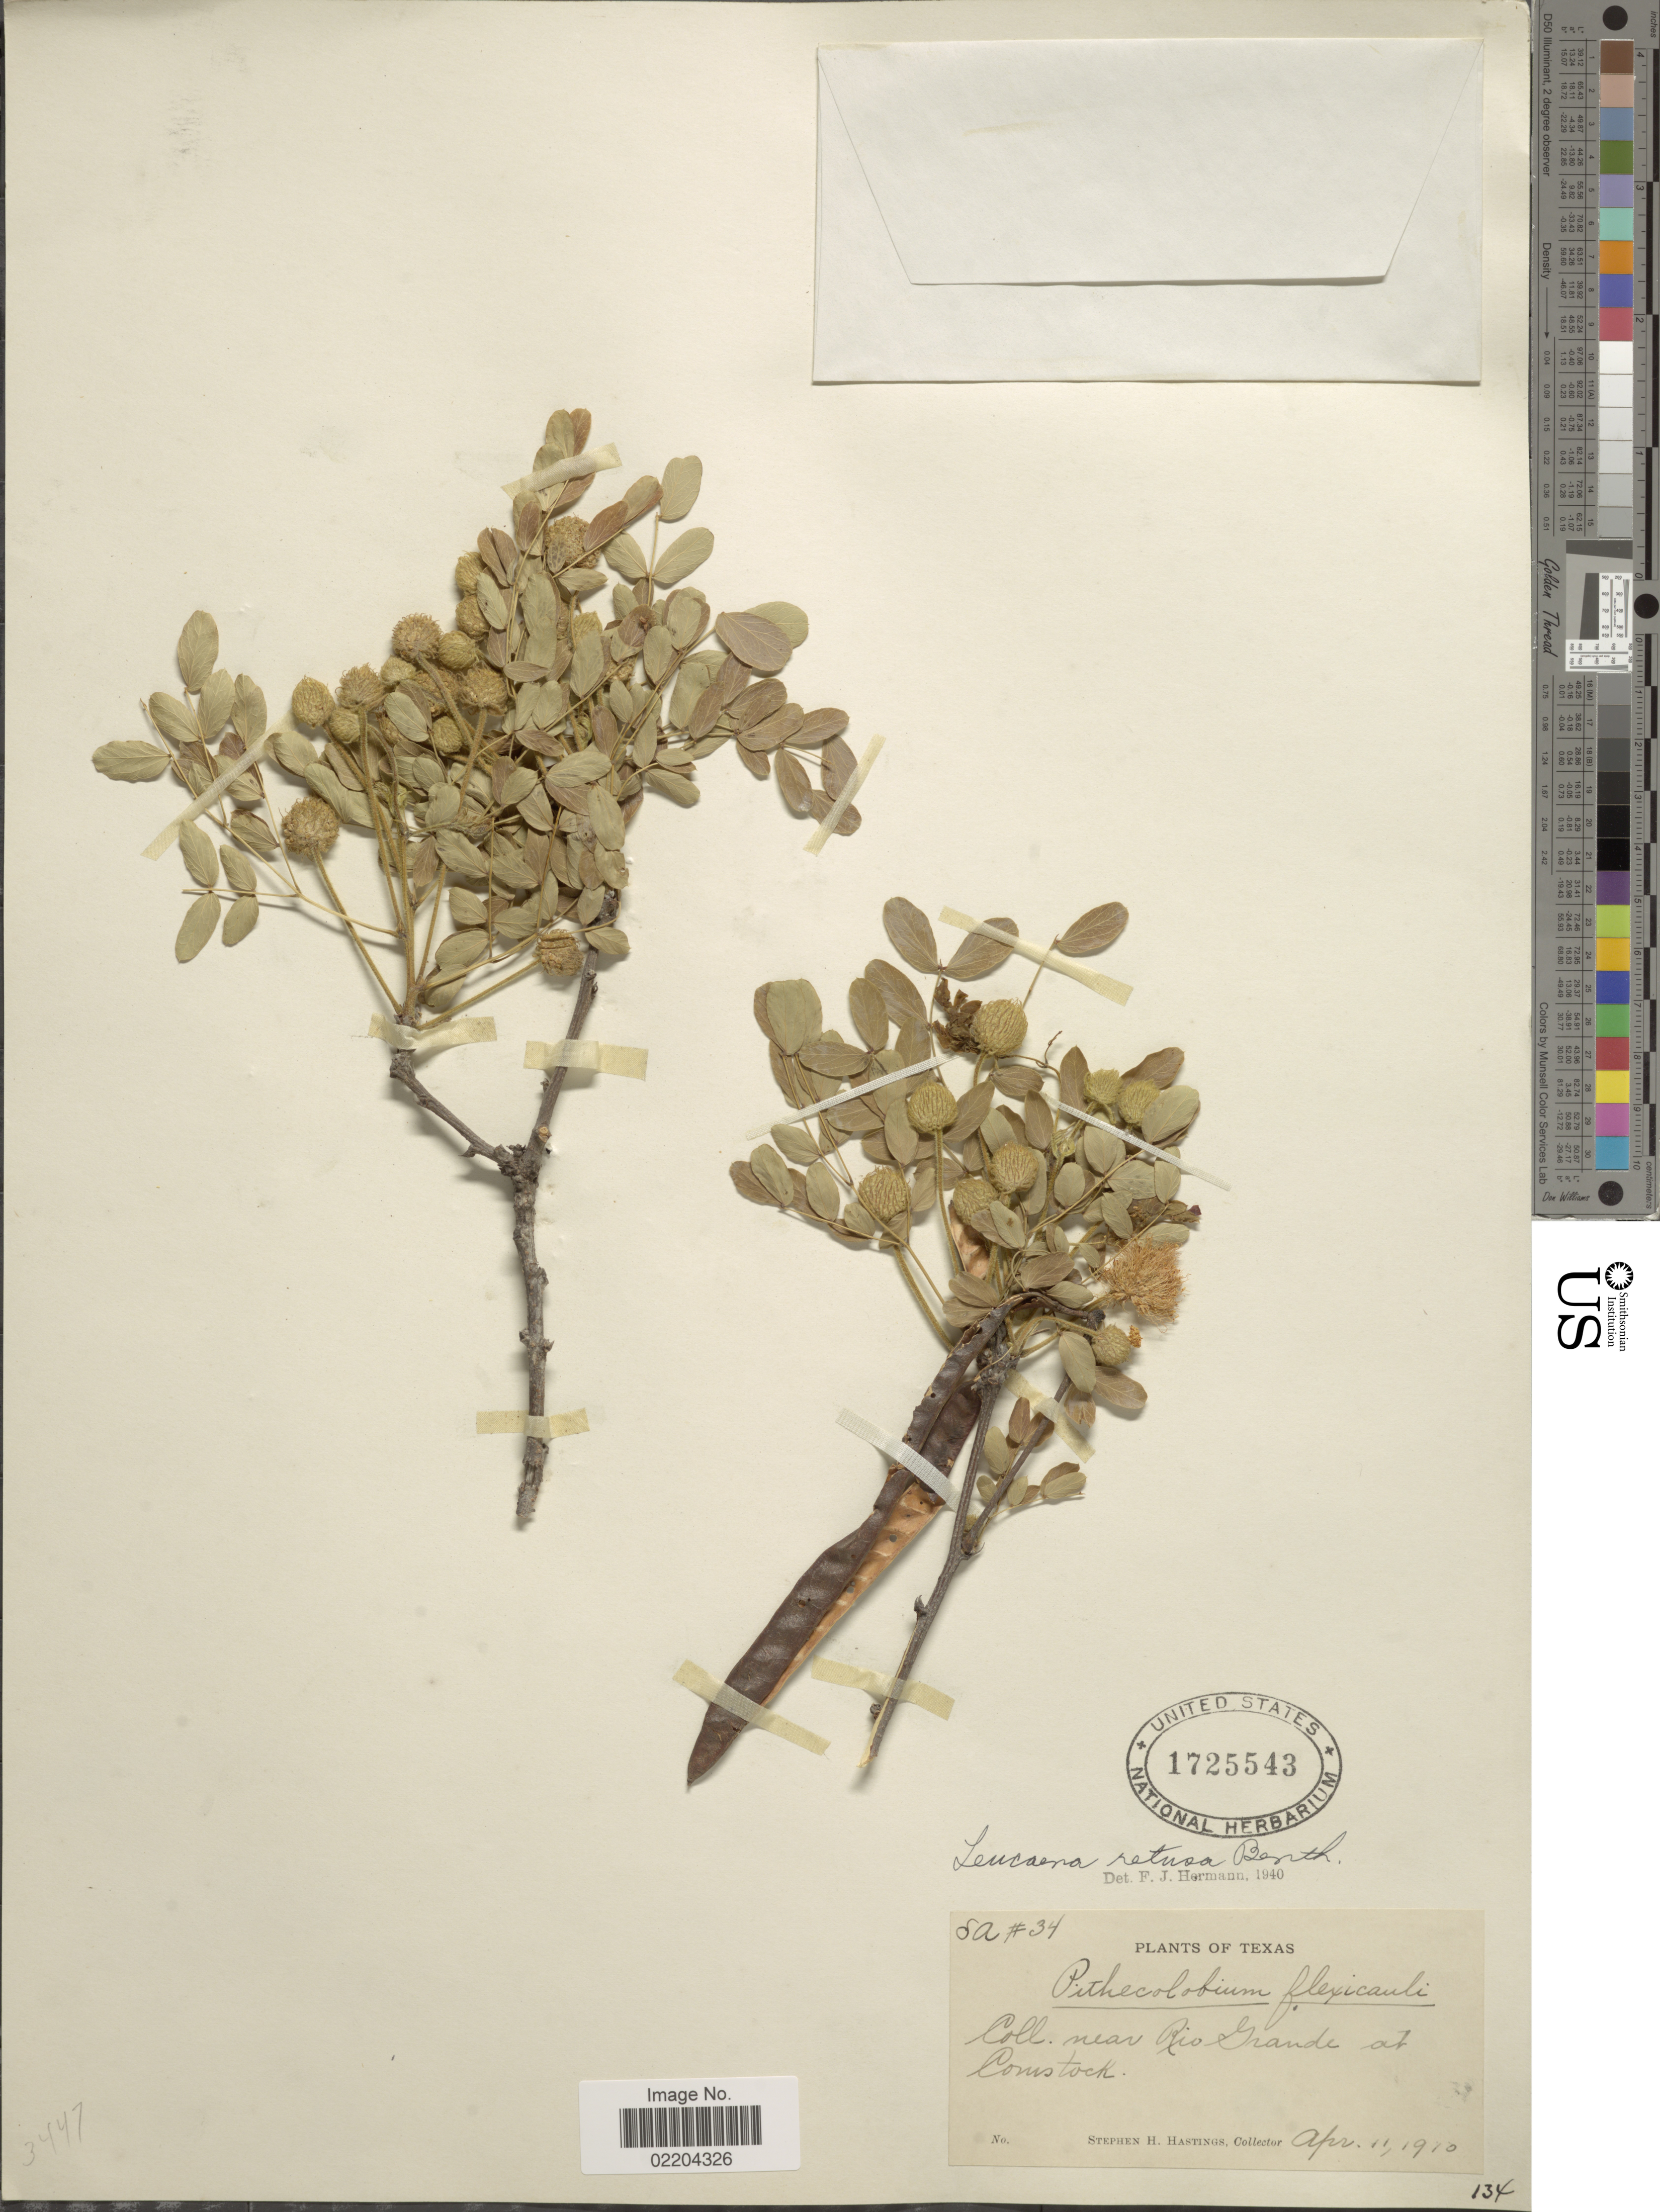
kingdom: Plantae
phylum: Tracheophyta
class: Magnoliopsida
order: Fabales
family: Fabaceae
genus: Leucaena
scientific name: Leucaena retusa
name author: Benth. in A. Gray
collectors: S. Hastings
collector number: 34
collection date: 1910-04-11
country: United States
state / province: Texas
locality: Near Rio Grande at Cornstock.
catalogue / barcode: US 1725543